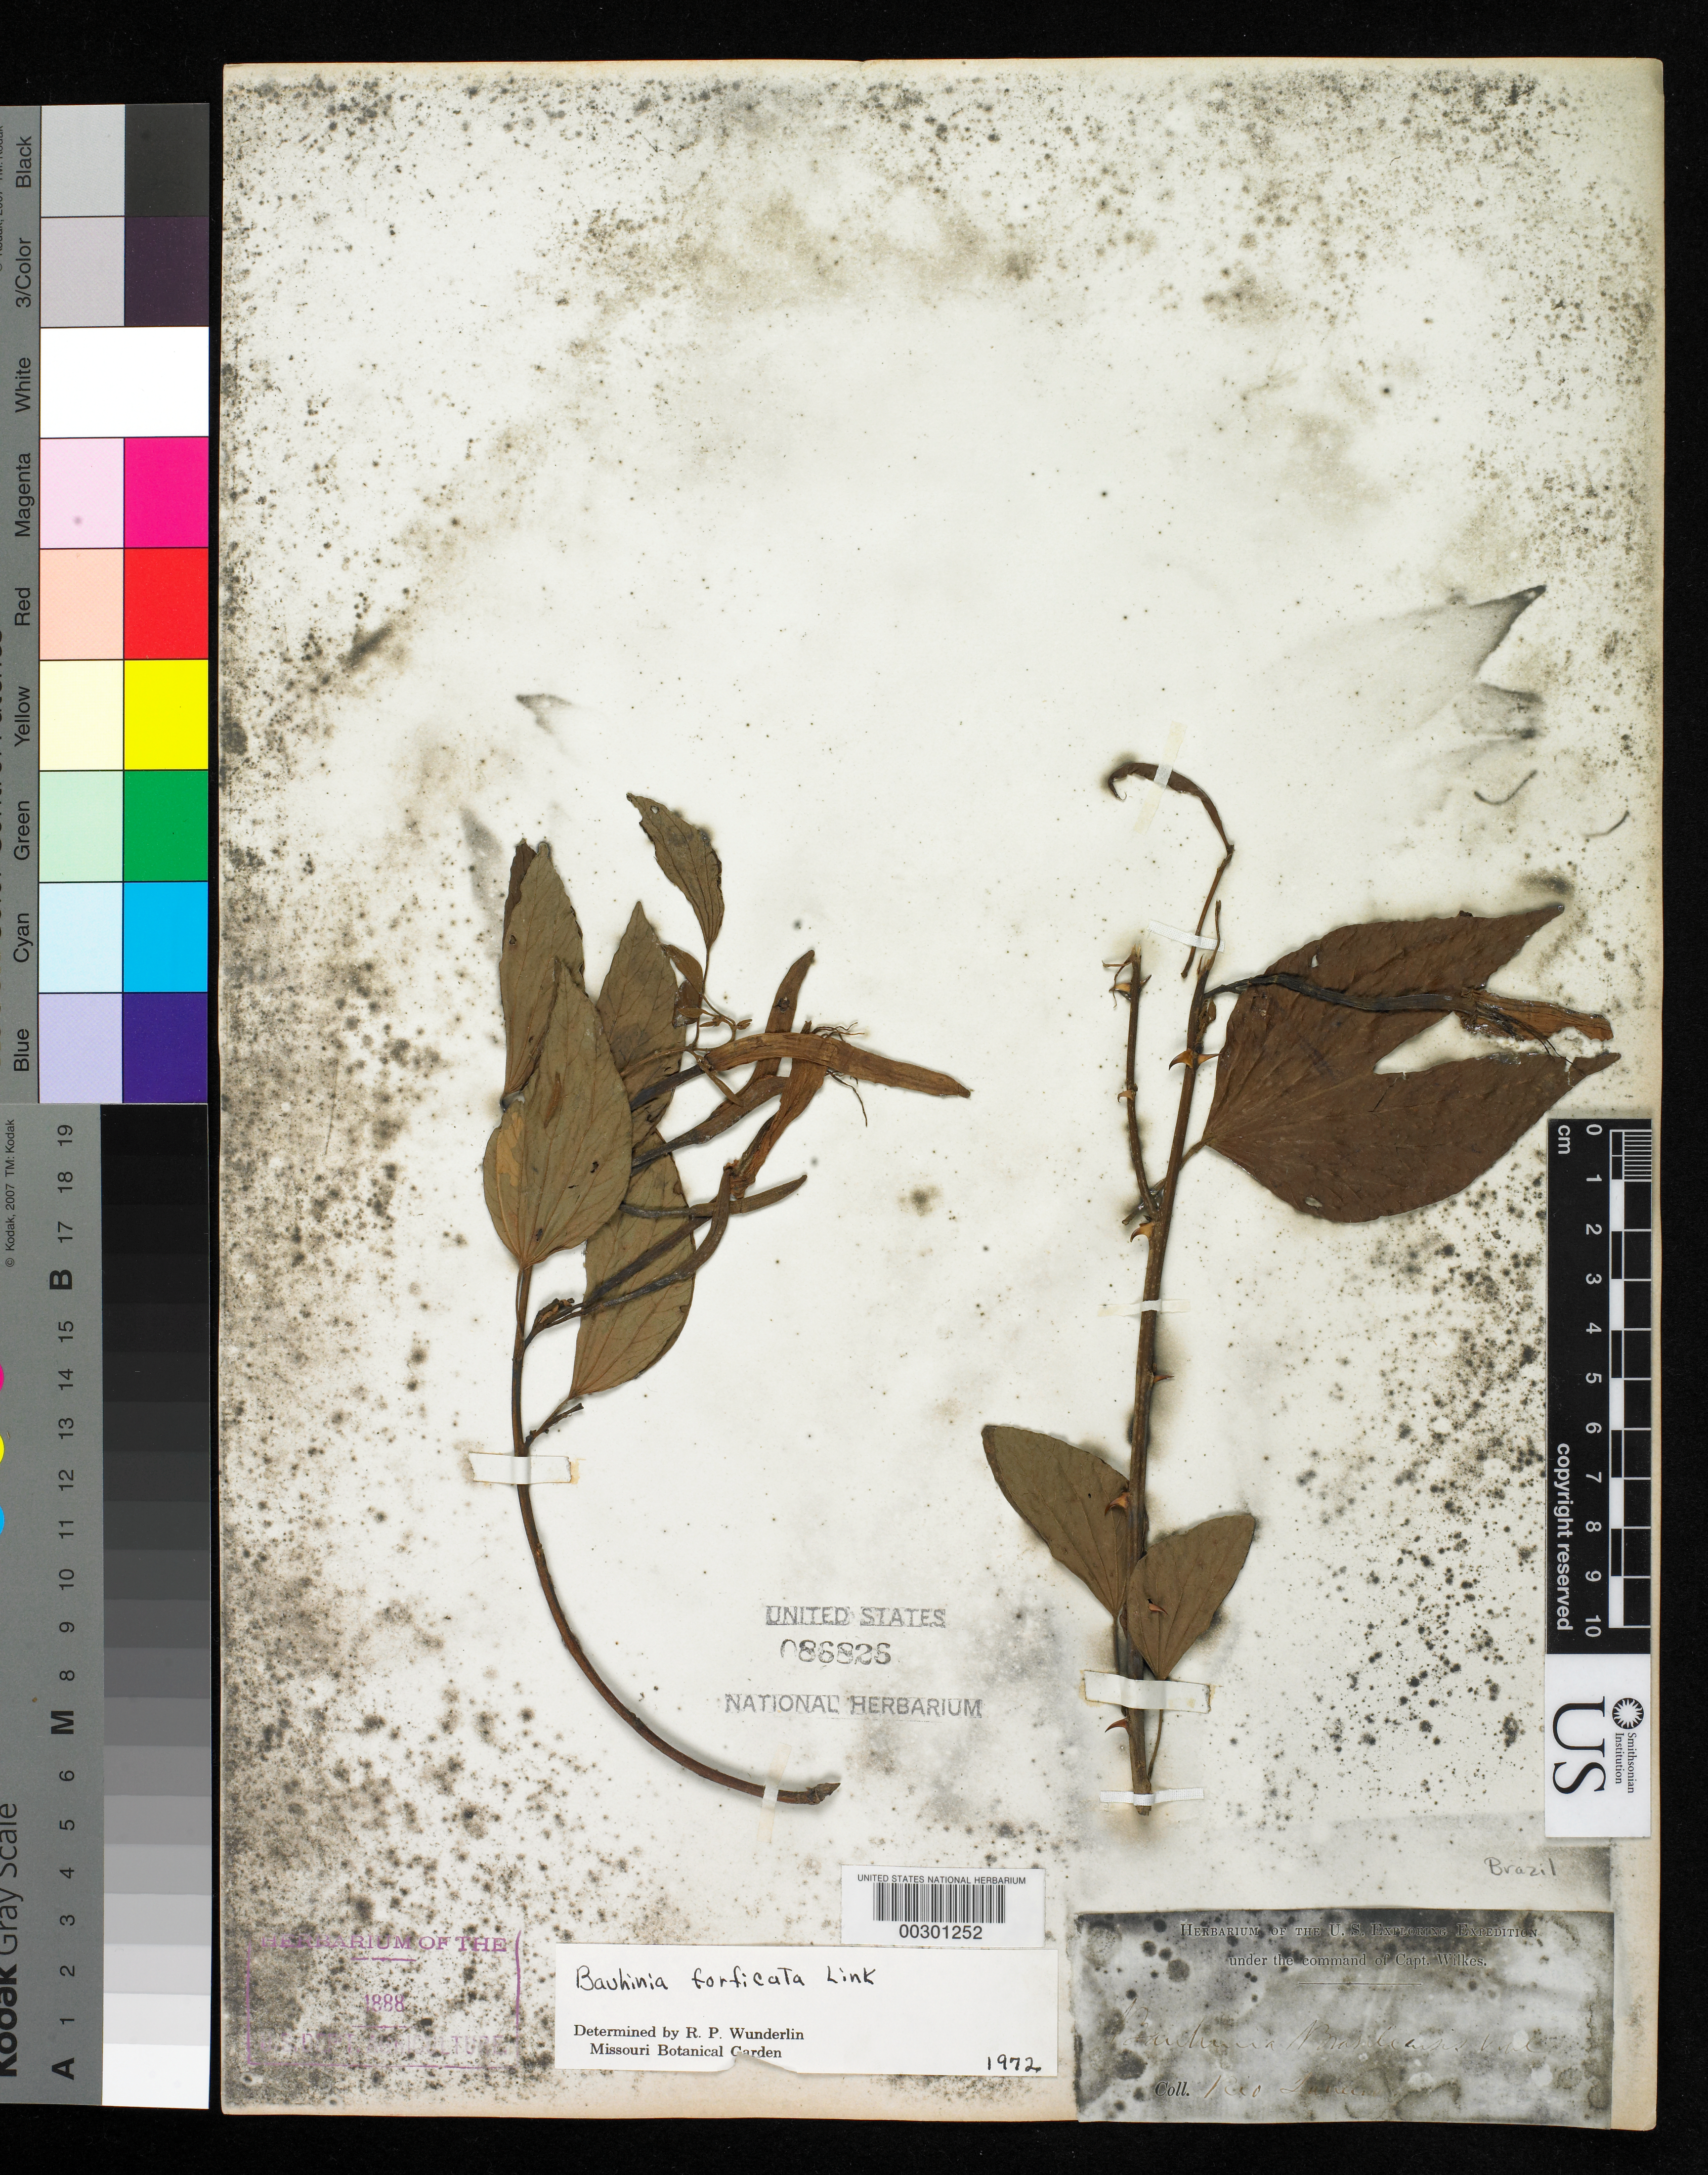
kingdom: Plantae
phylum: Tracheophyta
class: Magnoliopsida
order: Fabales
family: Fabaceae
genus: Bauhinia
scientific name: Bauhinia forficata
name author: Link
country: Brazil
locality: Rio tuneiro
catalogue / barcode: US 86826